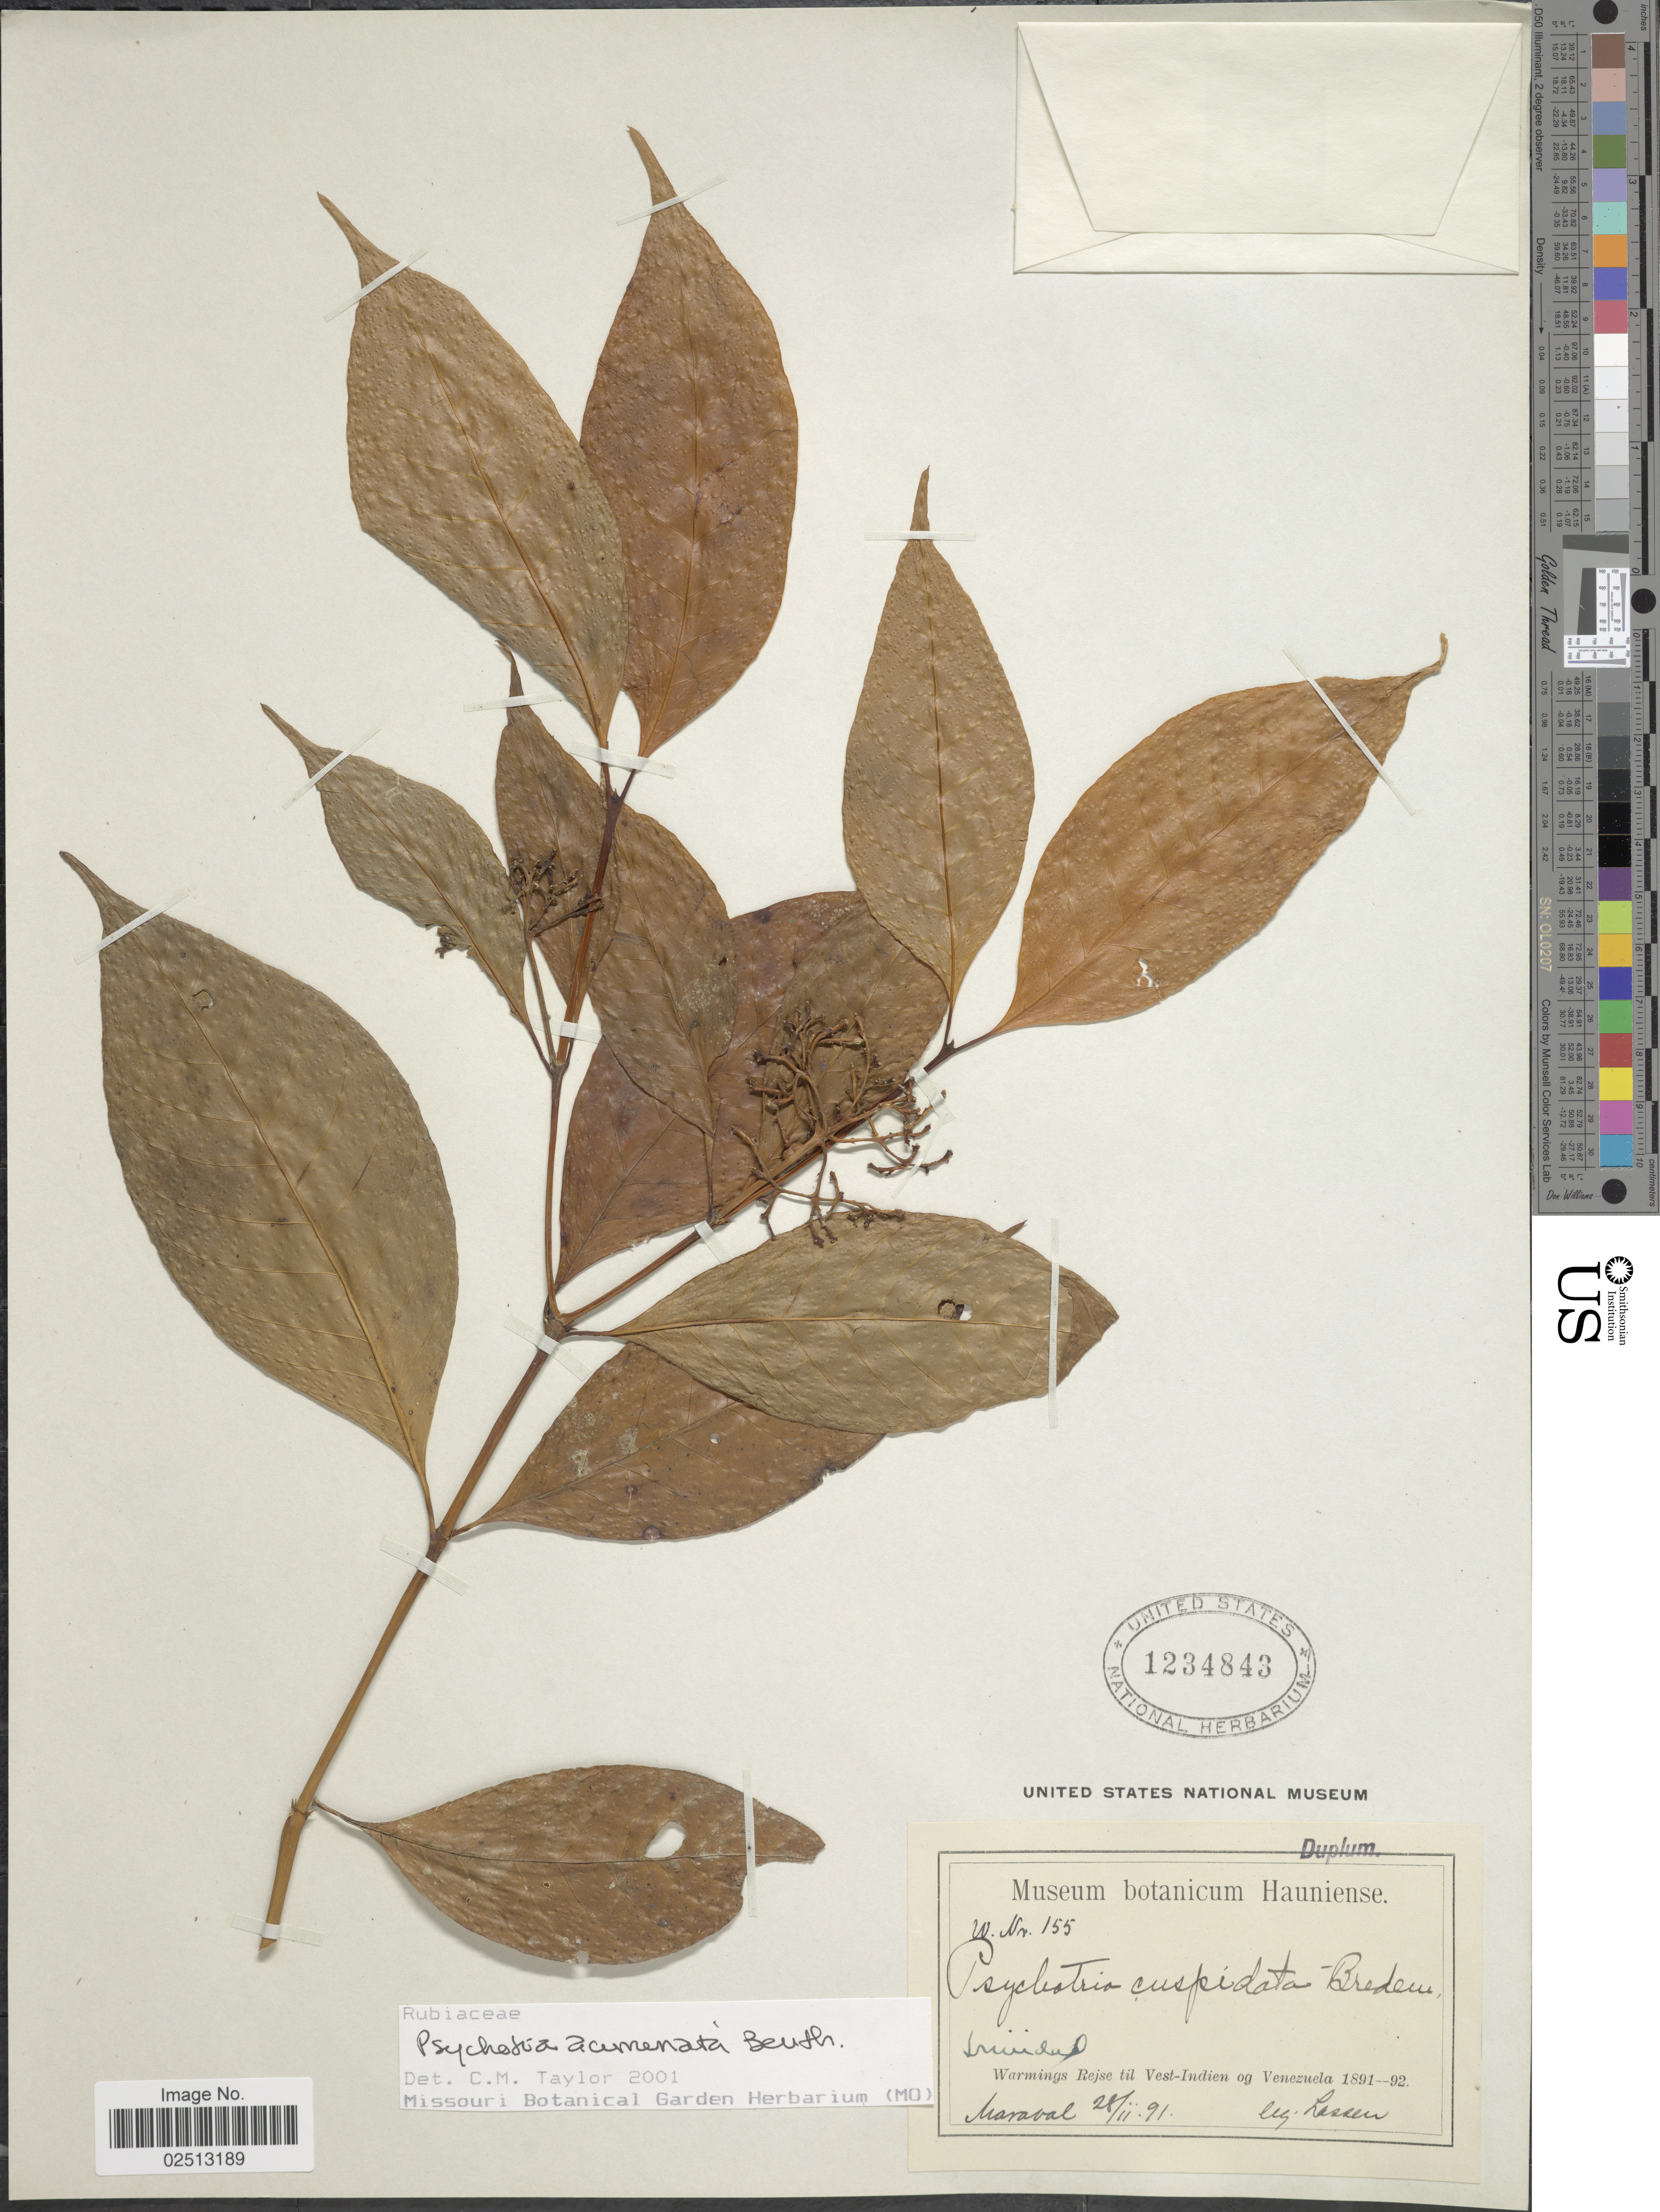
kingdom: Plantae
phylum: Tracheophyta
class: Magnoliopsida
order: Gentianales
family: Rubiaceae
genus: Psychotria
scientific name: Psychotria acuminata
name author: Benth.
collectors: -- Lasser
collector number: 155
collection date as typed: Transcribed d/m/y: 28/2/91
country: Trinidad and Tobago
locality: Trinidad. Maraval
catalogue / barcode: US 1234843